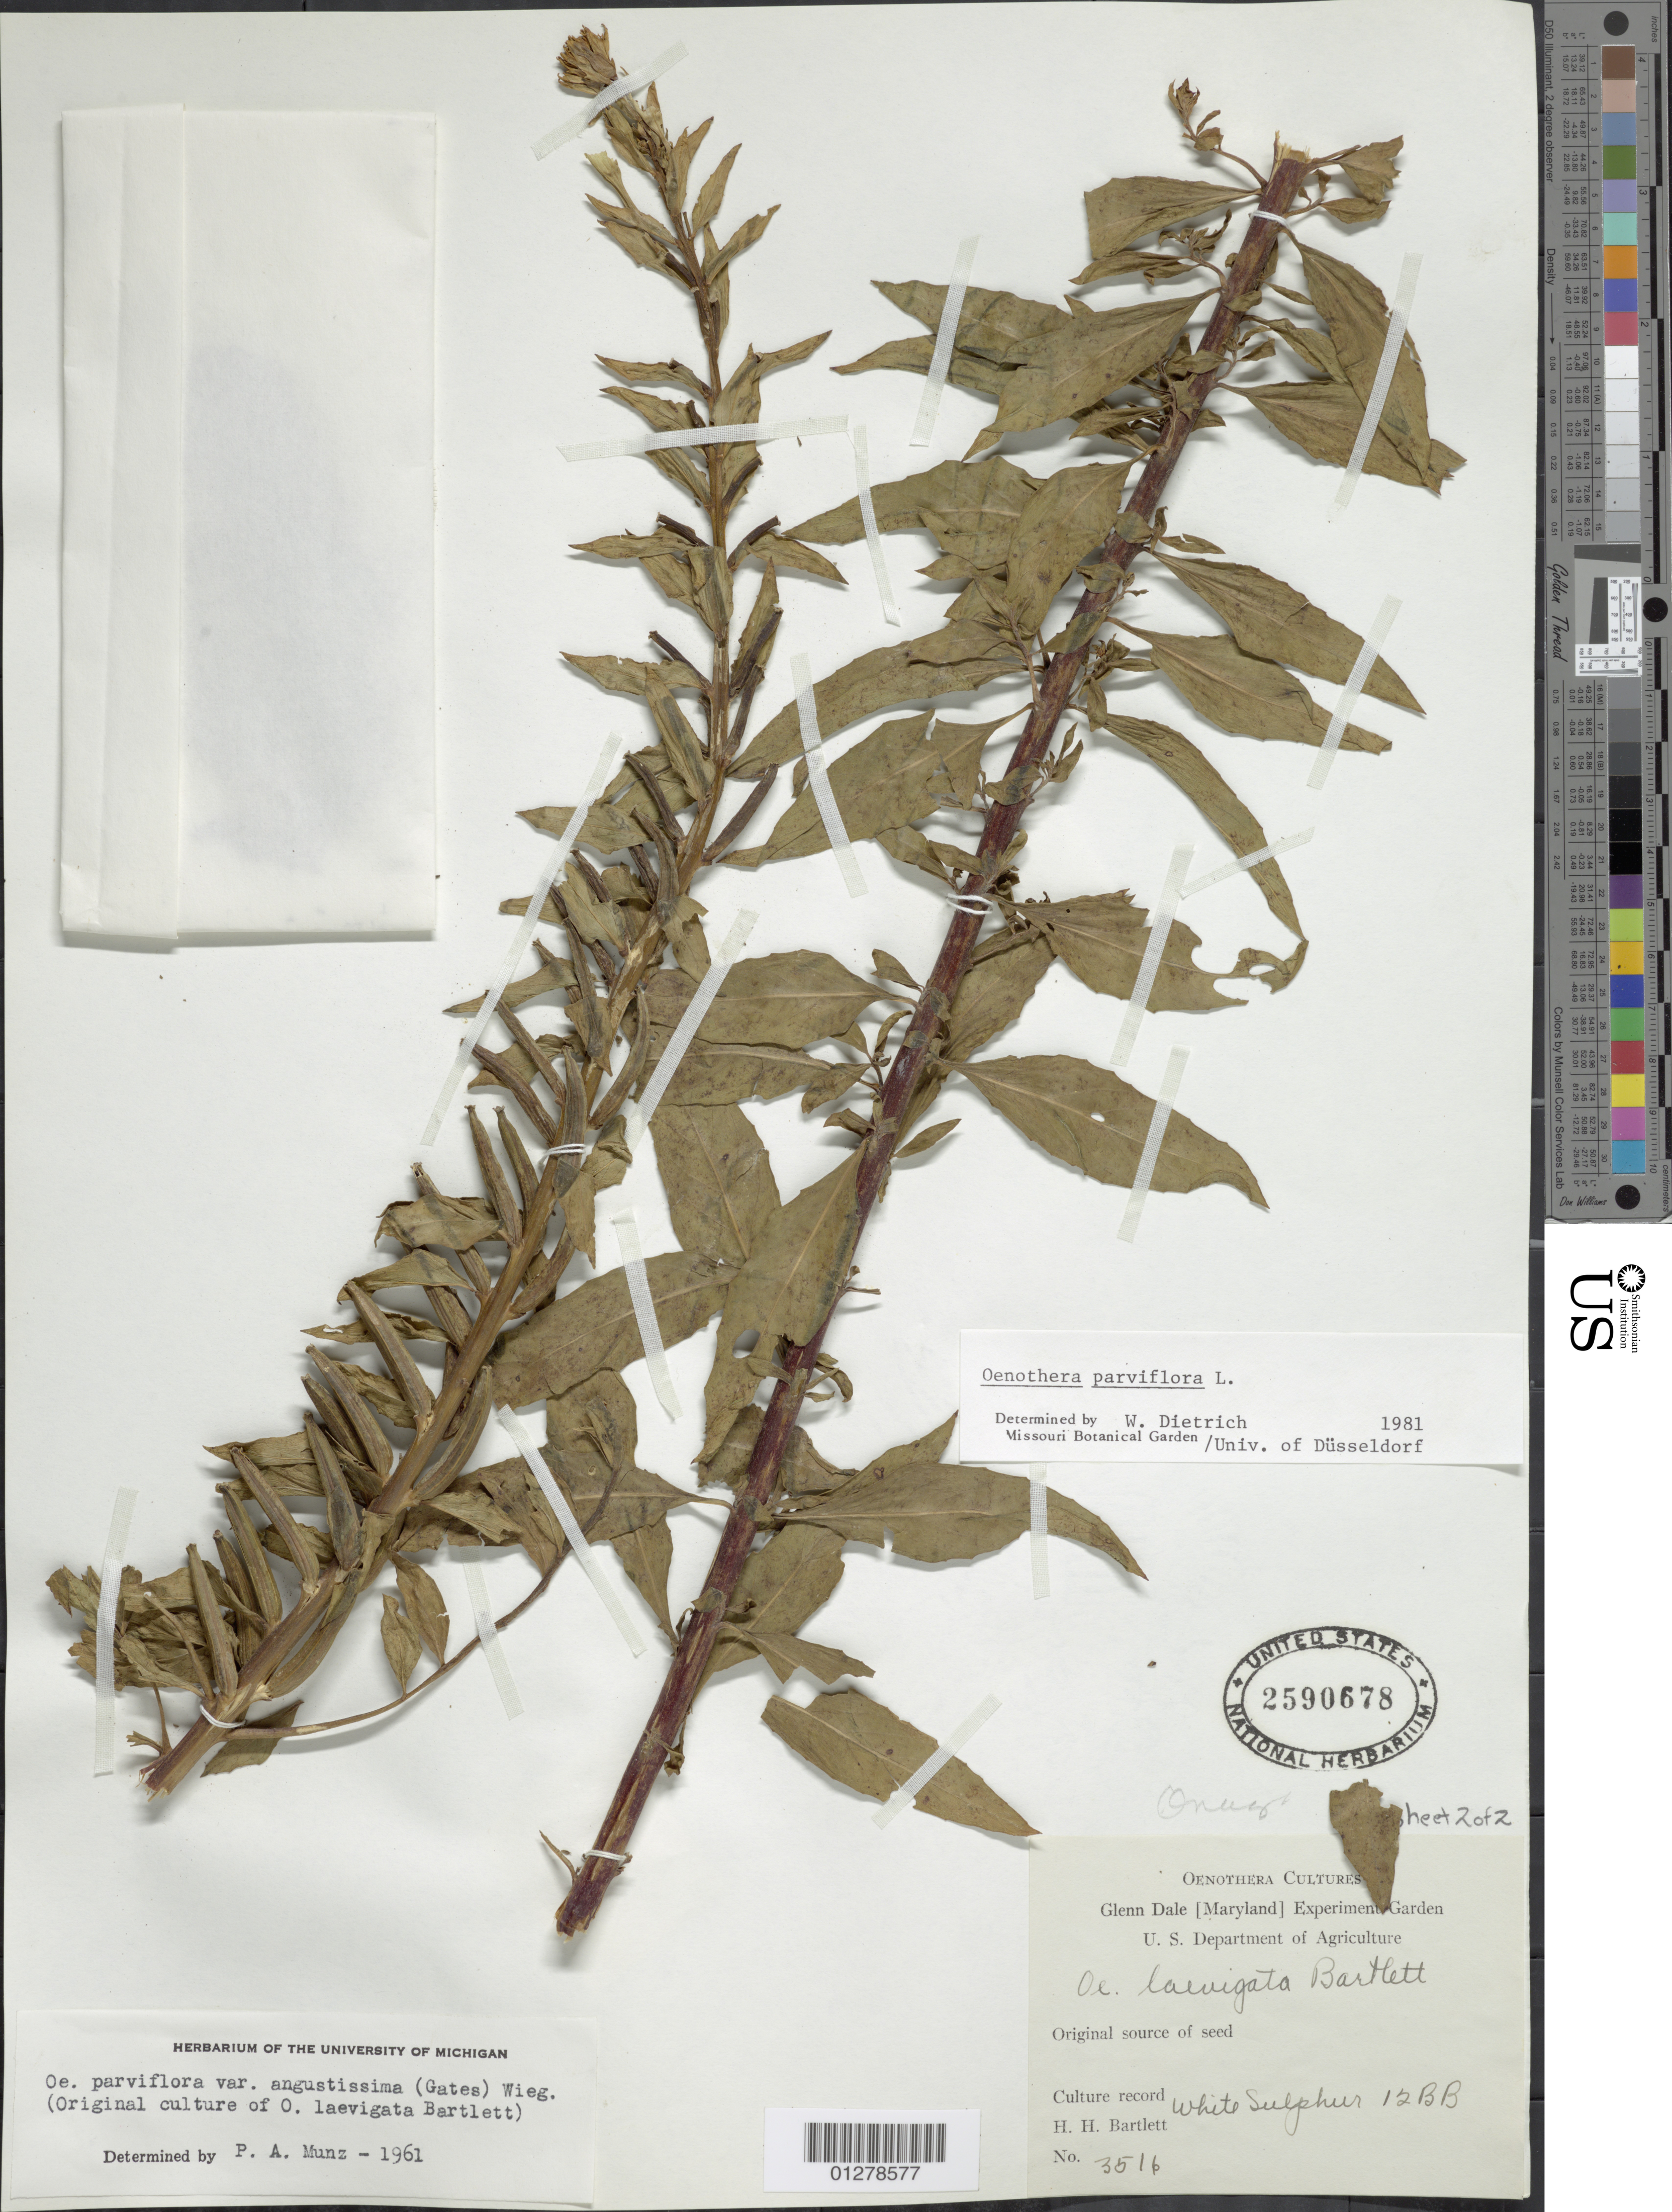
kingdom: Plantae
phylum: Tracheophyta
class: Magnoliopsida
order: Myrtales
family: Onagraceae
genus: Oenothera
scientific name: Oenothera parviflora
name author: L.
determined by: Munz, Philip A.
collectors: H. H. Bartlett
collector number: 3516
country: United States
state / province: Maryland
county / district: Prince George's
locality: Glen Dale [Maryland] Experiment Garden, US Department of Agriculture.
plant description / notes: White Sulphur 12 BB.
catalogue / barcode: US 2590678